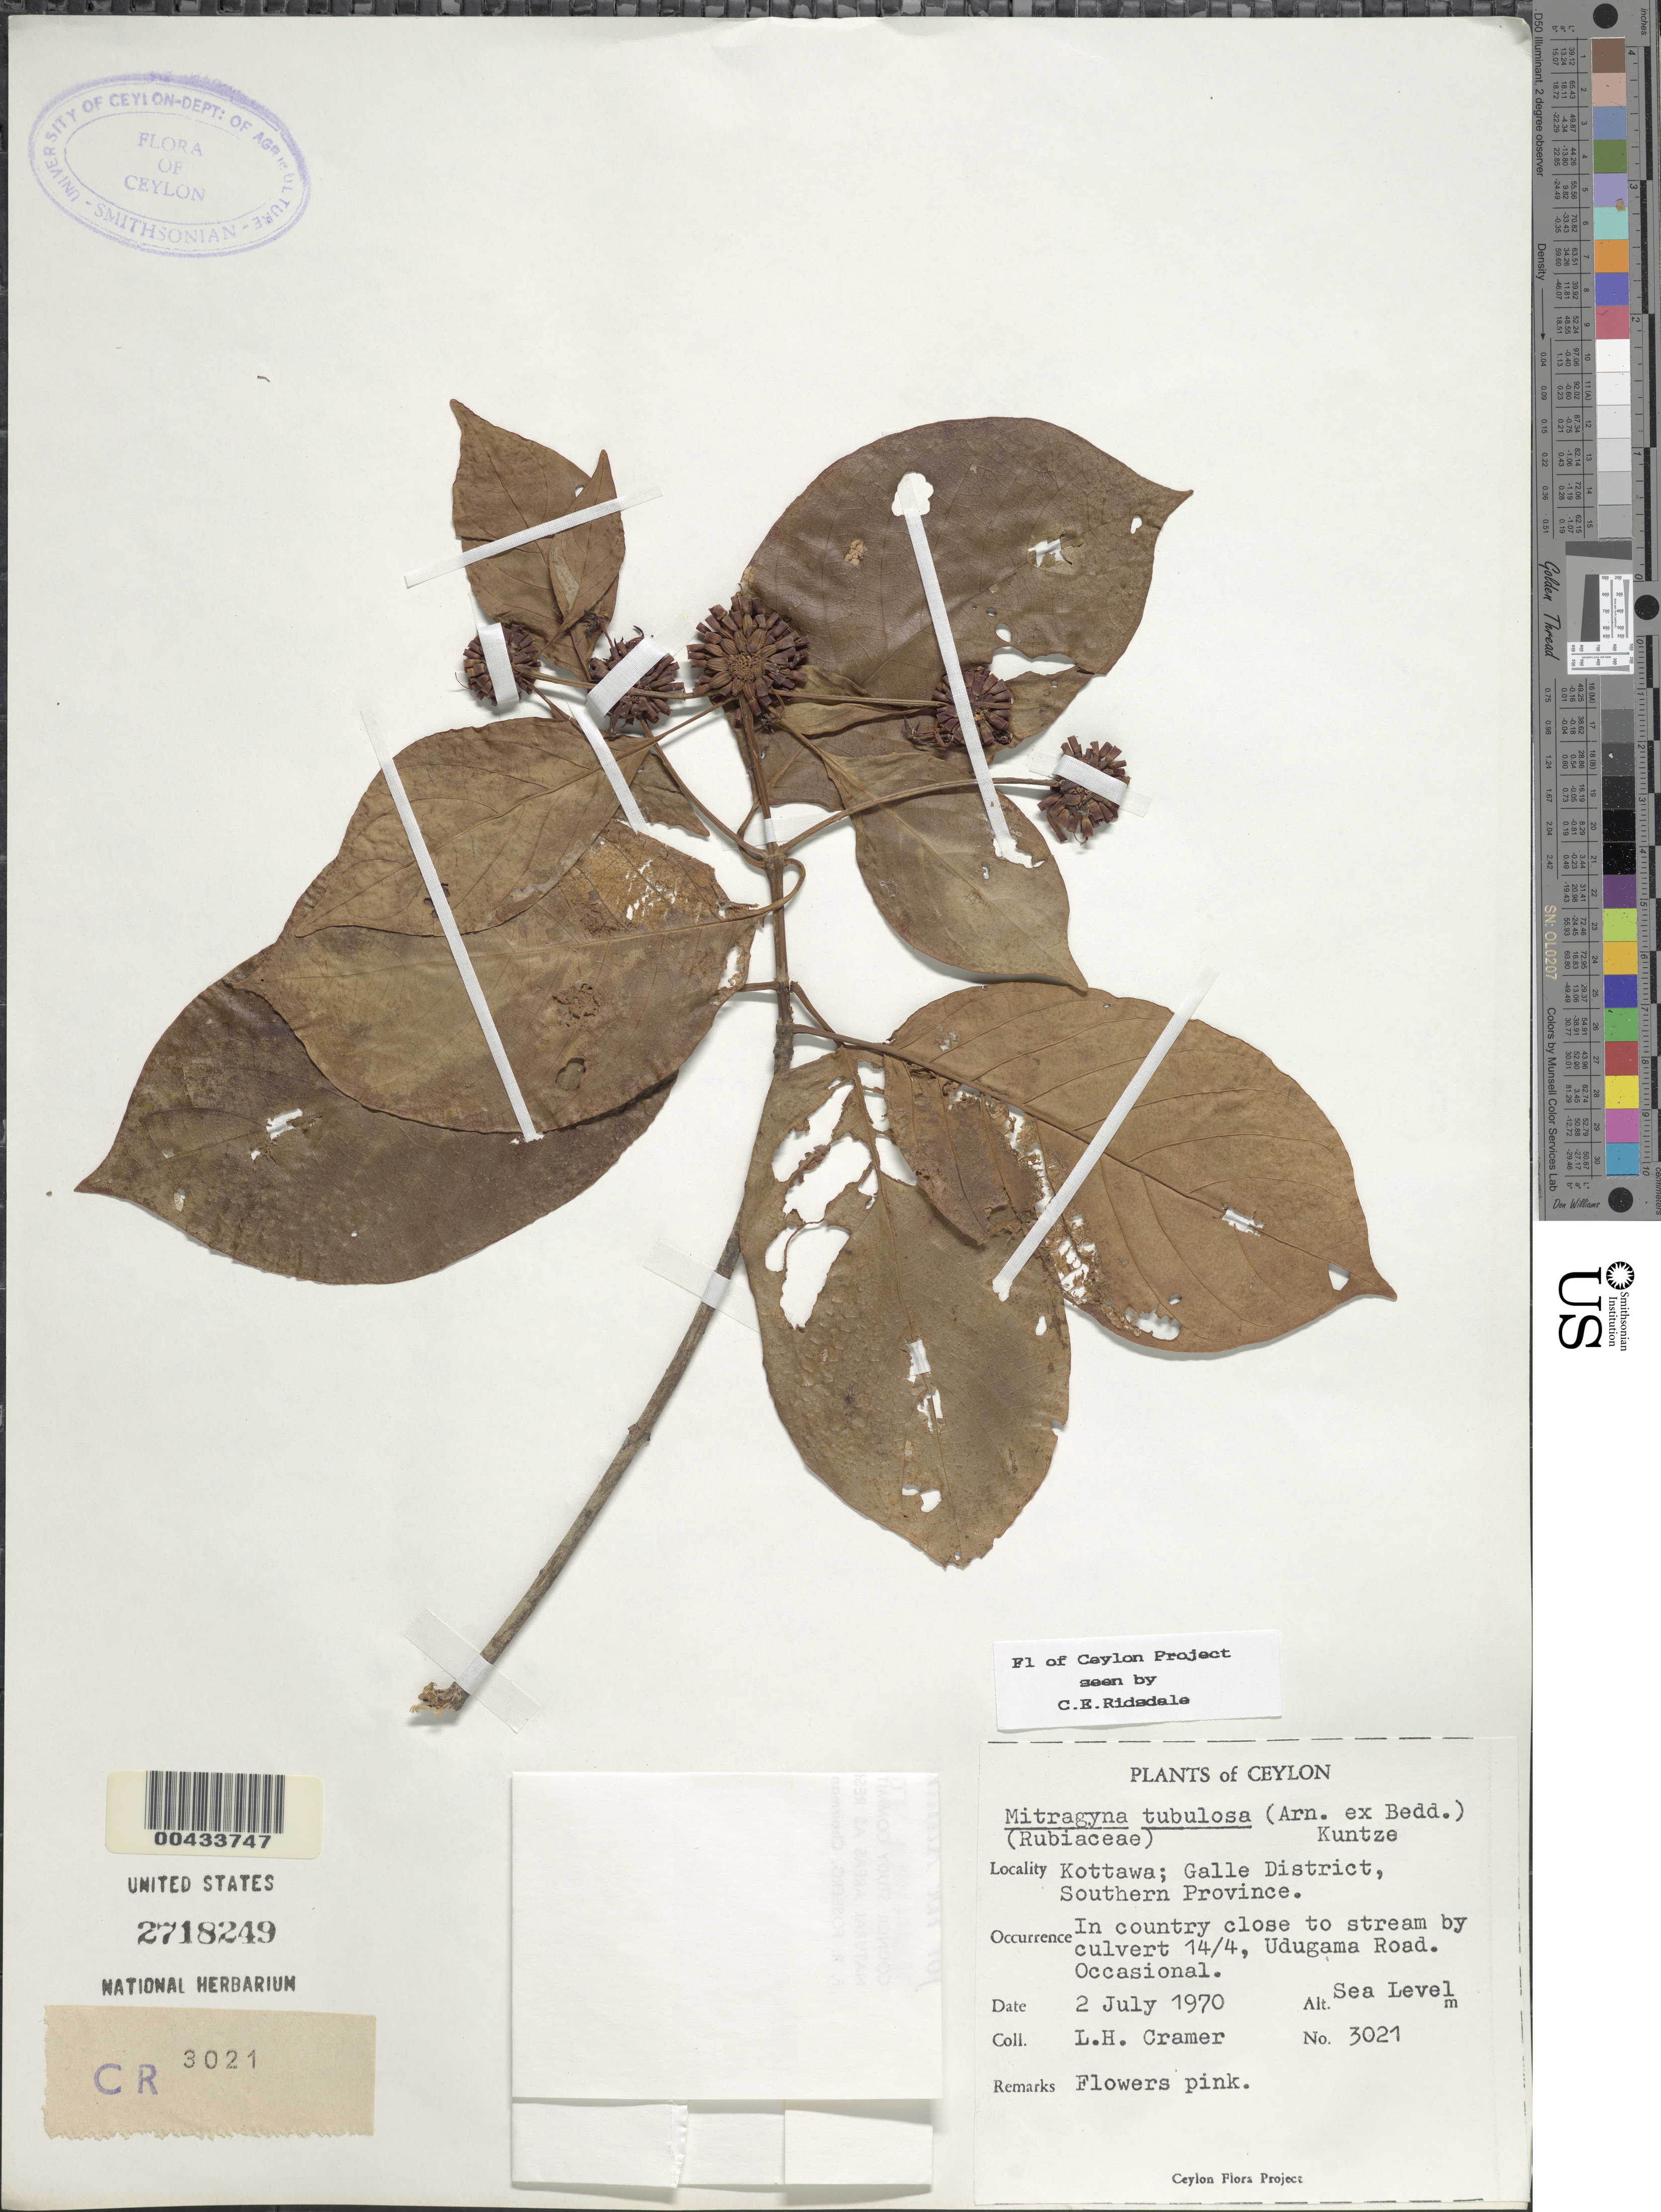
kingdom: Plantae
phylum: Tracheophyta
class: Magnoliopsida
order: Gentianales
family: Rubiaceae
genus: Mitragyna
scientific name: Mitragyna tubulosa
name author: (Arn. ex Bedd.) Kuntze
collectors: L. H. Cramer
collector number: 3021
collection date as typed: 02 Jul 1970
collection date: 1970-07-02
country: Sri Lanka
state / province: Southern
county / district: Galle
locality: Kottawa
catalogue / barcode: US 2718249